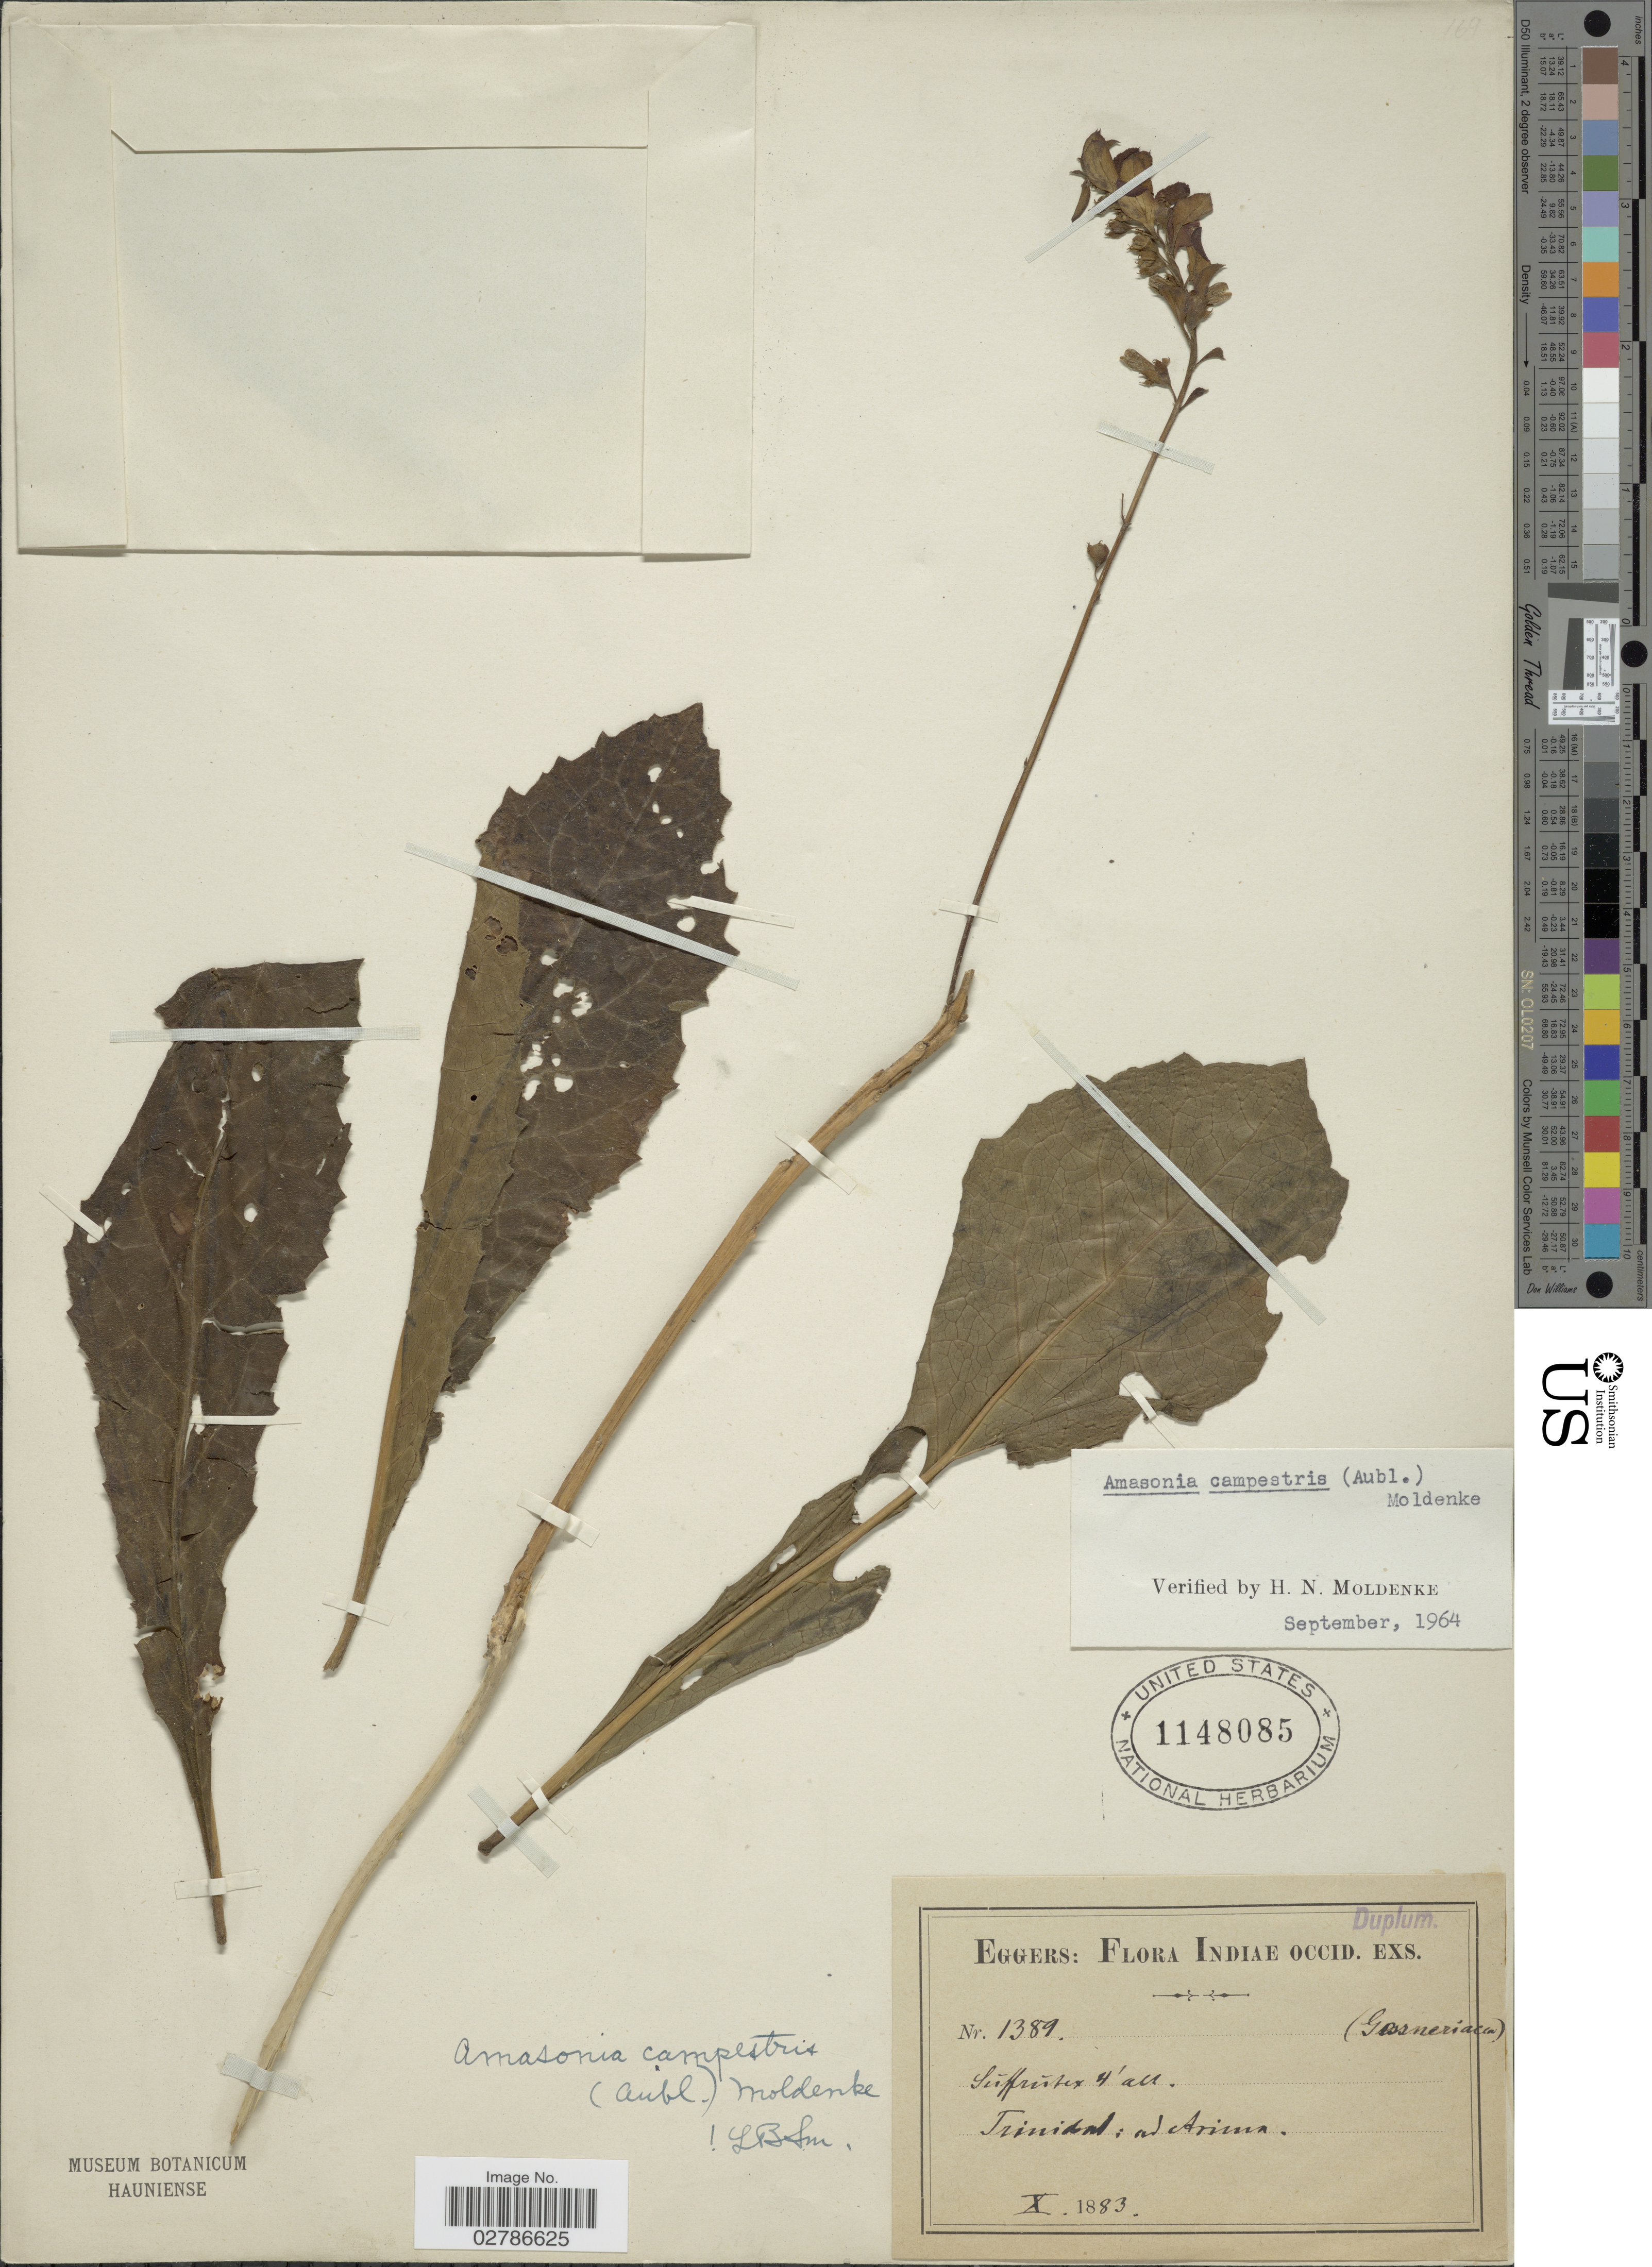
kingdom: Plantae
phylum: Tracheophyta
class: Magnoliopsida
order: Lamiales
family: Lamiaceae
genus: Amasonia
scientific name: Amasonia campestris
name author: (Aubl.) Moldenke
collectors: -. Eggers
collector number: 1389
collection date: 1883-10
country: Trinidad and Tobago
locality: Indiae Occid. Trinidad: Ad Arima.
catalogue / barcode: US 1148085